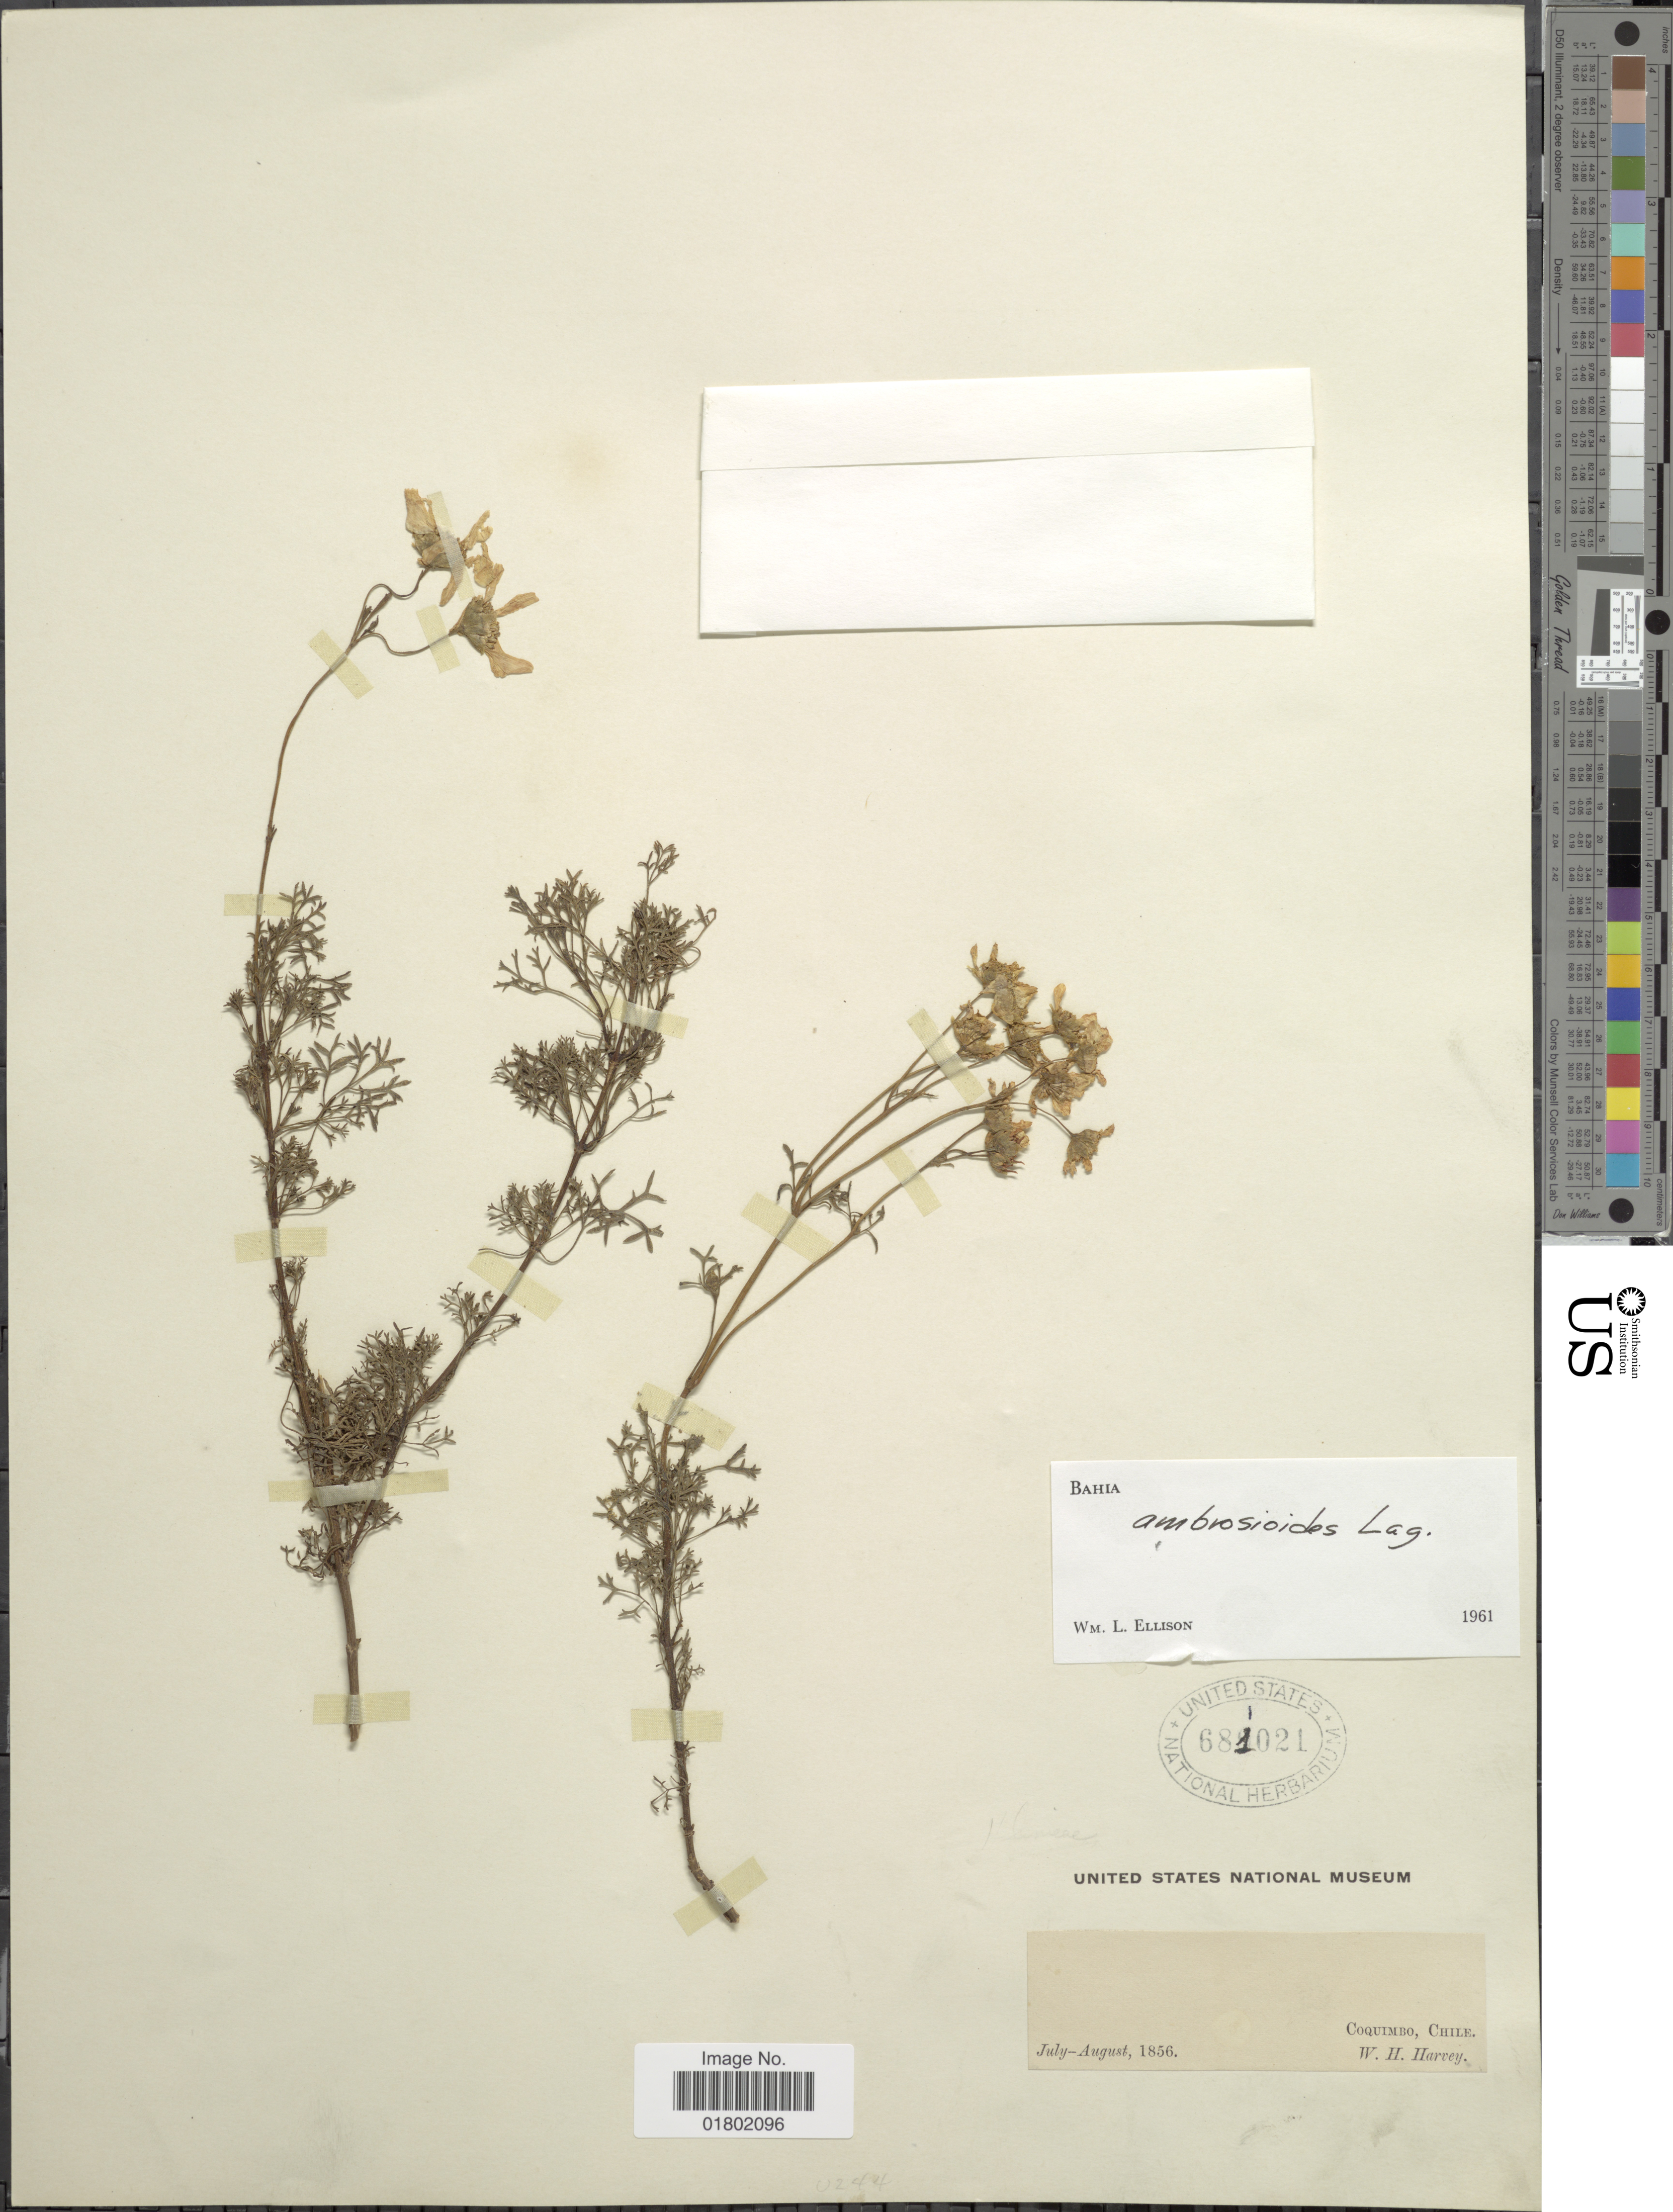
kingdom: Plantae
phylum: Tracheophyta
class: Magnoliopsida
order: Asterales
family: Asteraceae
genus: Bahia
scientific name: Bahia ambrosioides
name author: Lag.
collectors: W. Harvey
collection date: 1856-07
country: Chile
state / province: Coquimbo (IV)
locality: Coquimbo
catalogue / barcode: US 681021